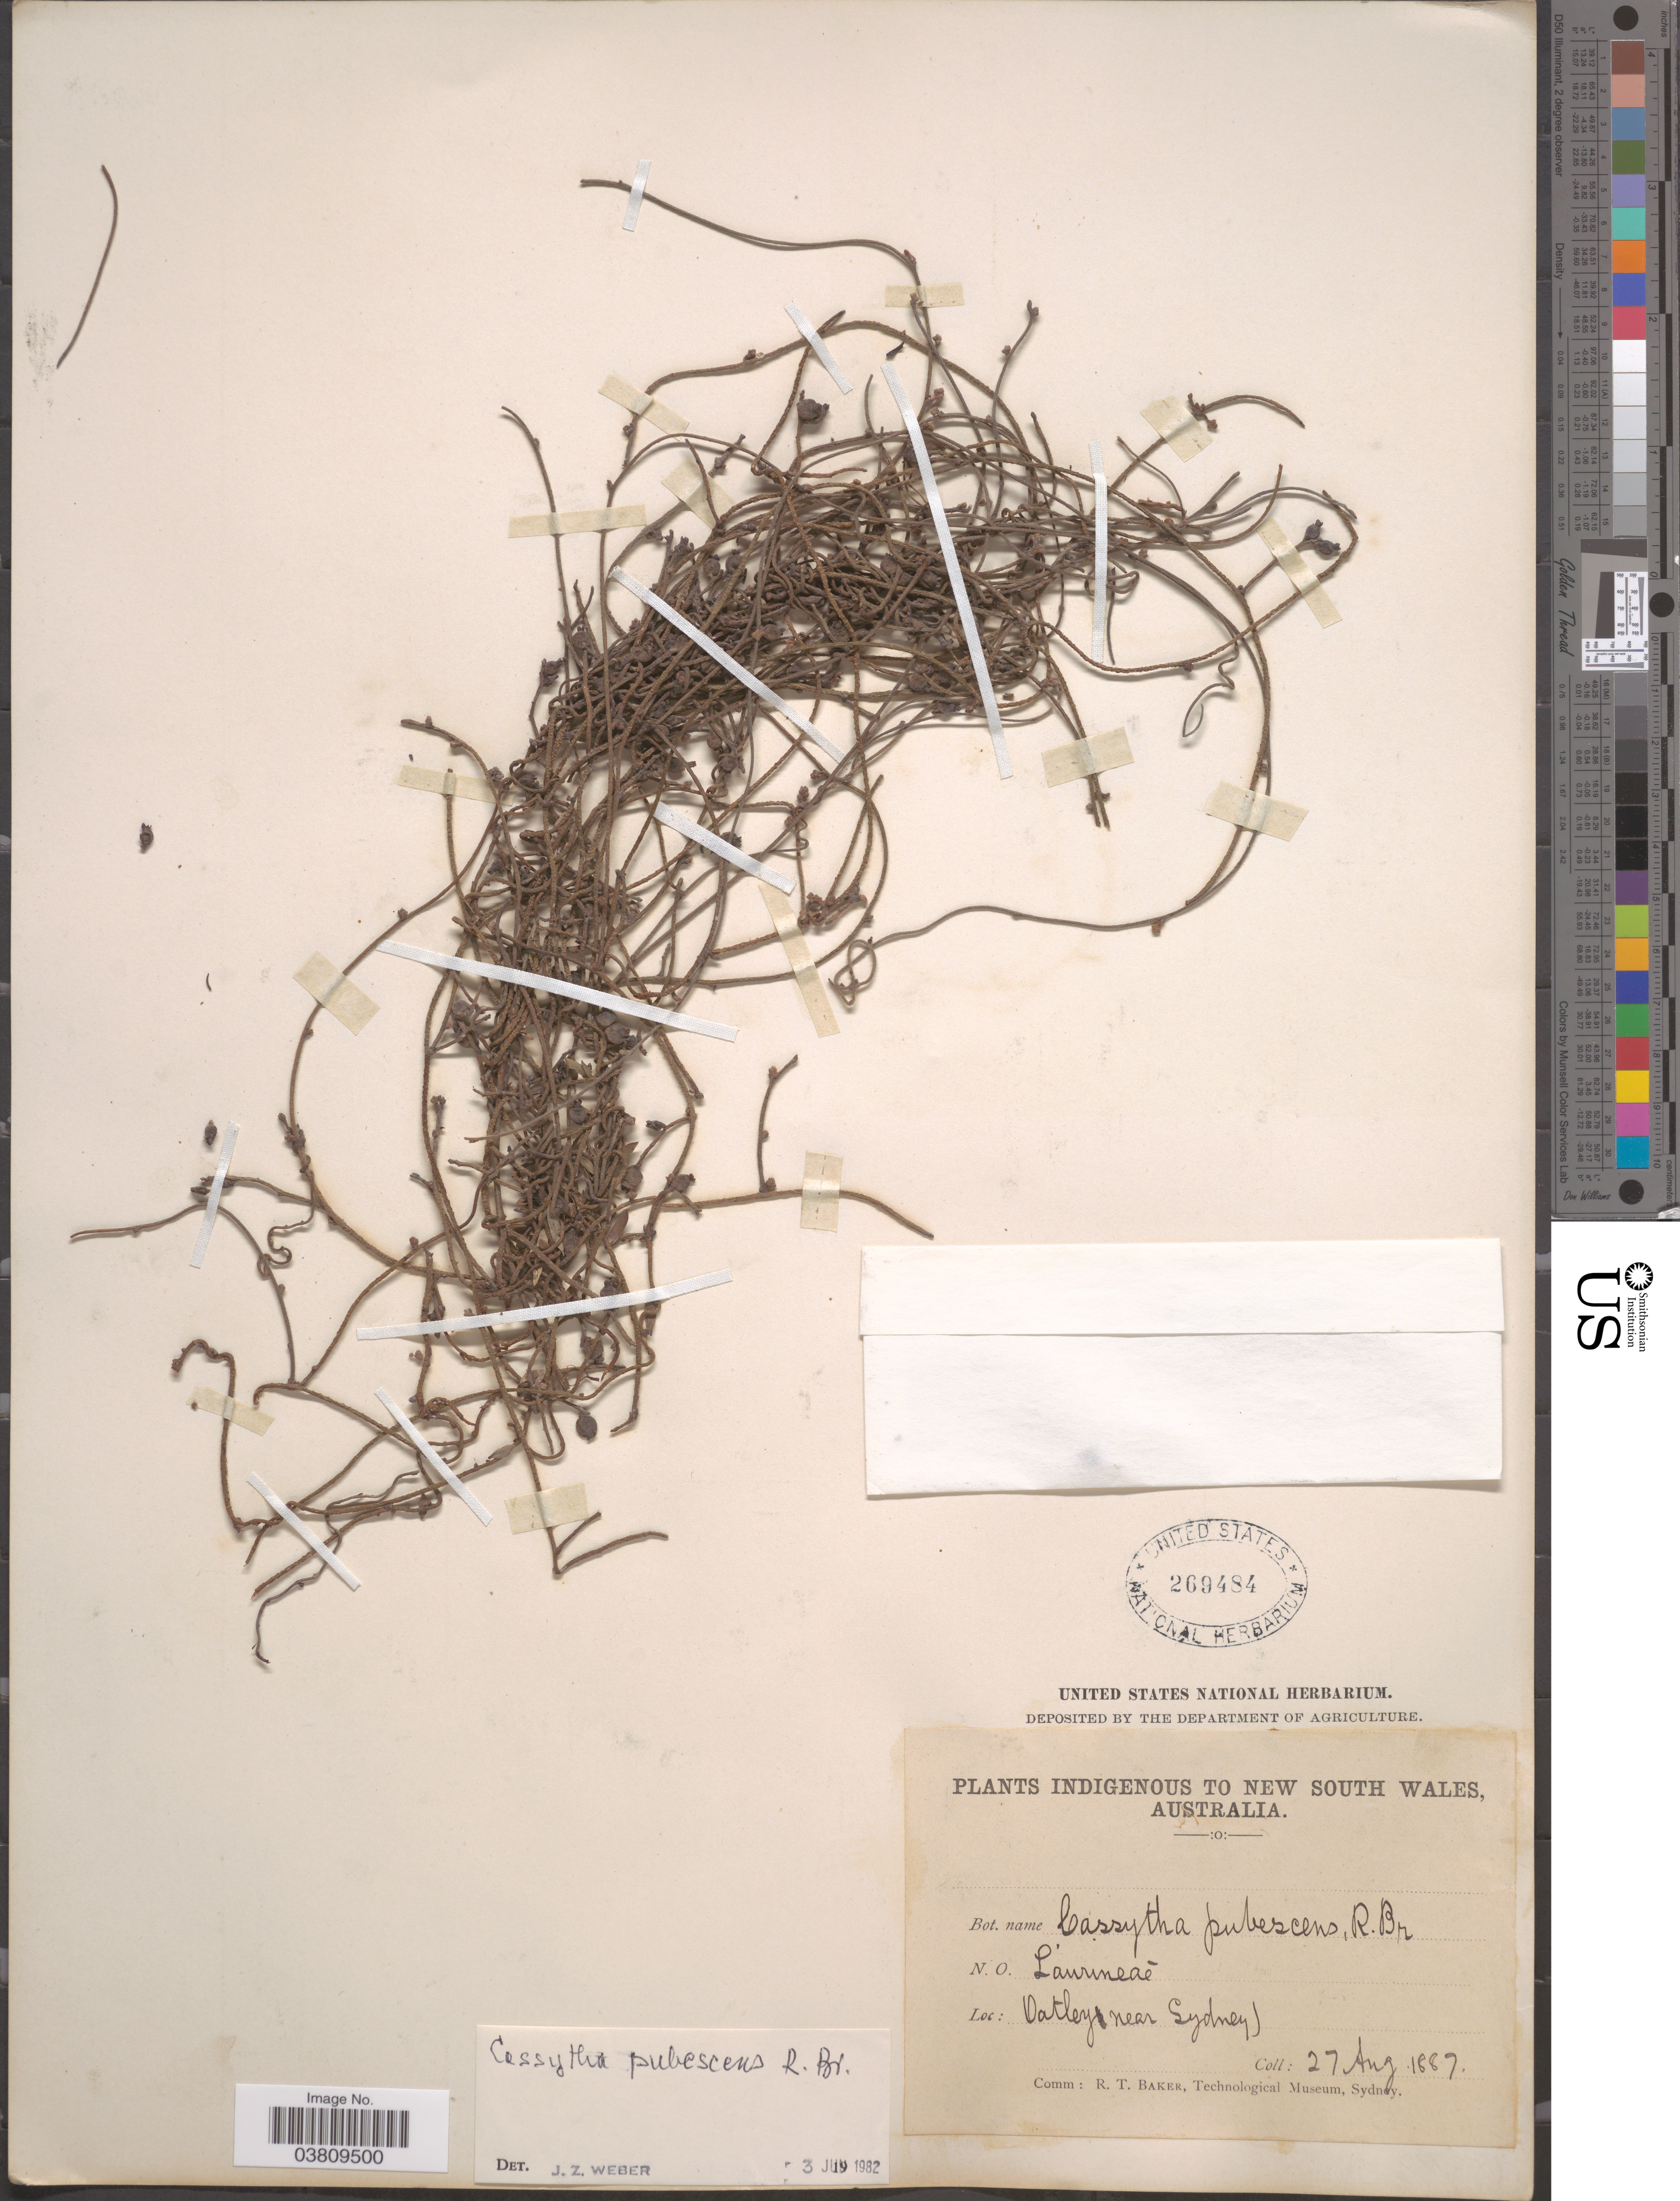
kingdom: Plantae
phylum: Tracheophyta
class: Magnoliopsida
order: Laurales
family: Lauraceae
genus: Cassytha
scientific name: Cassytha pubescens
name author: R. Br.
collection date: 1887-08-27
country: Australia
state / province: New South Wales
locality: Oatley (near Sydney).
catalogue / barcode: US 269484